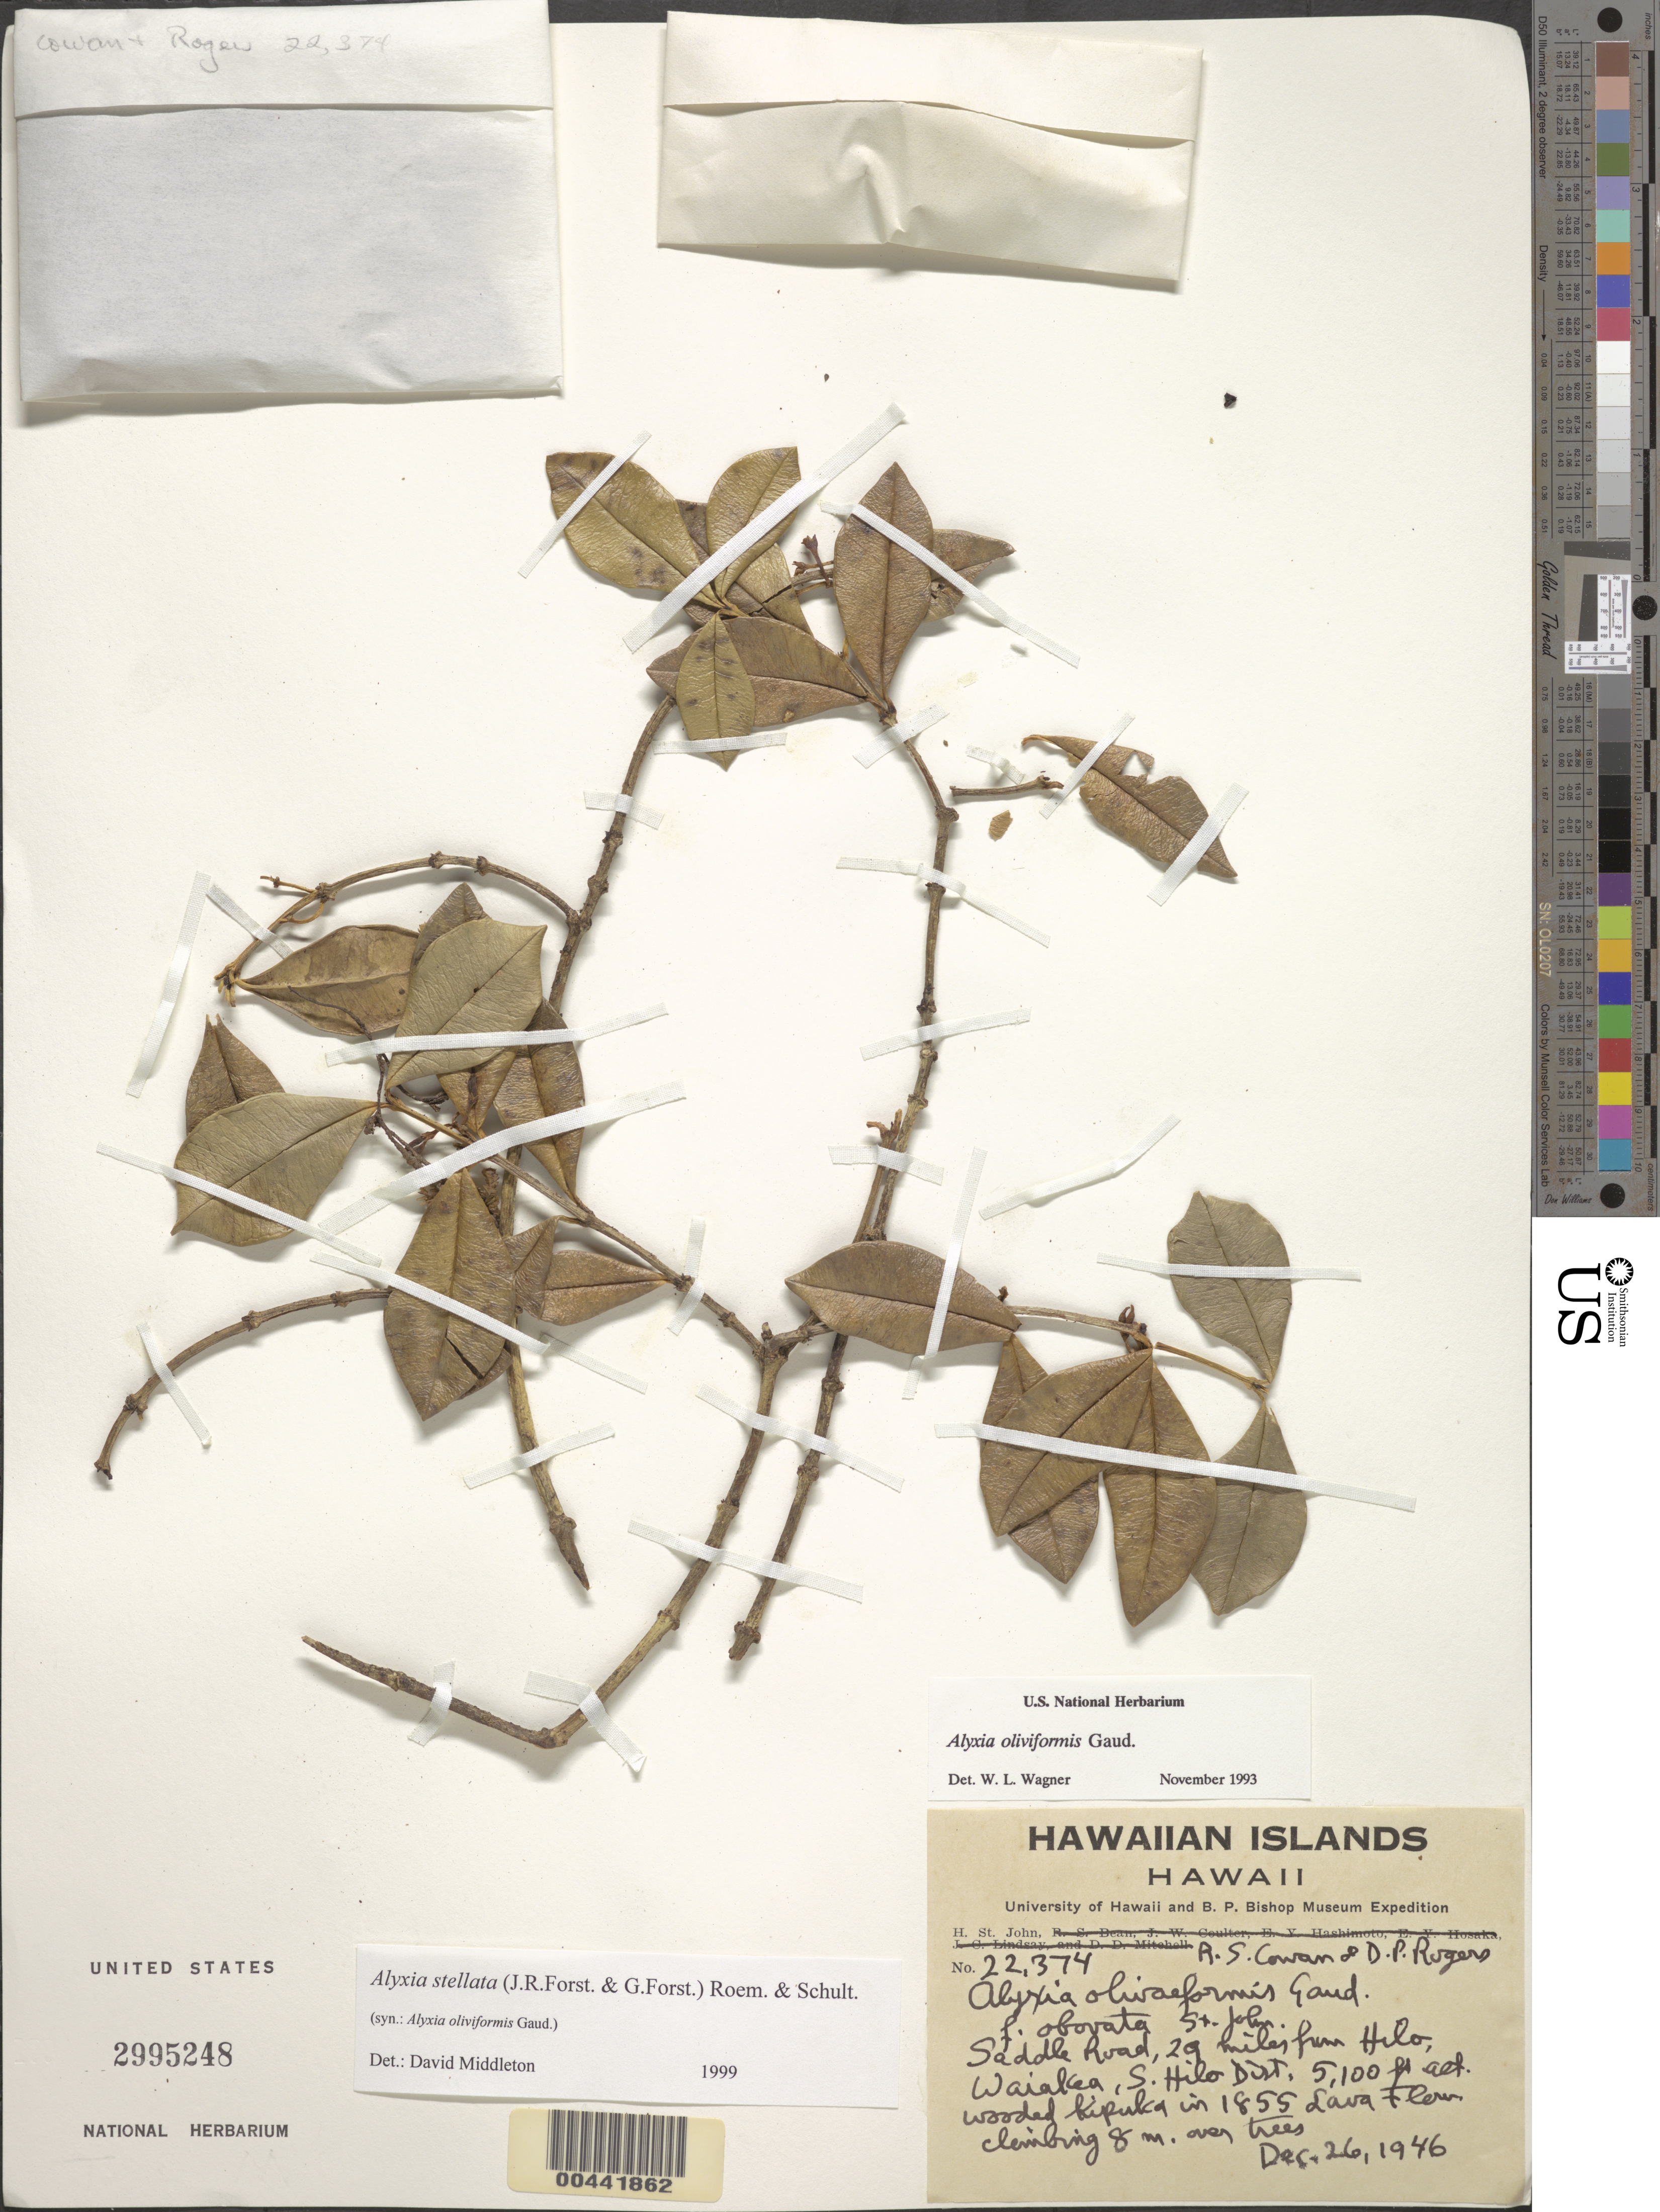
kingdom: Plantae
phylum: Tracheophyta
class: Magnoliopsida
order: Gentianales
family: Apocynaceae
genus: Alyxia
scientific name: Alyxia stellata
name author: (J.R. Forst. & G. Forst.) Roem. & Schult.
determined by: Middleton, D. J.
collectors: H. St. John, R. S. Cowan & D. Rogers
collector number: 22374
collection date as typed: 26 Dec 1946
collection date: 1946-12-26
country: United States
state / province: Hawaii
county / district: Hawaii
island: Hawaii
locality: Saddle Road, 29 mi from Hilo, Waiakea, S Hilo Dist.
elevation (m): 1554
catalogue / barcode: US 2995248